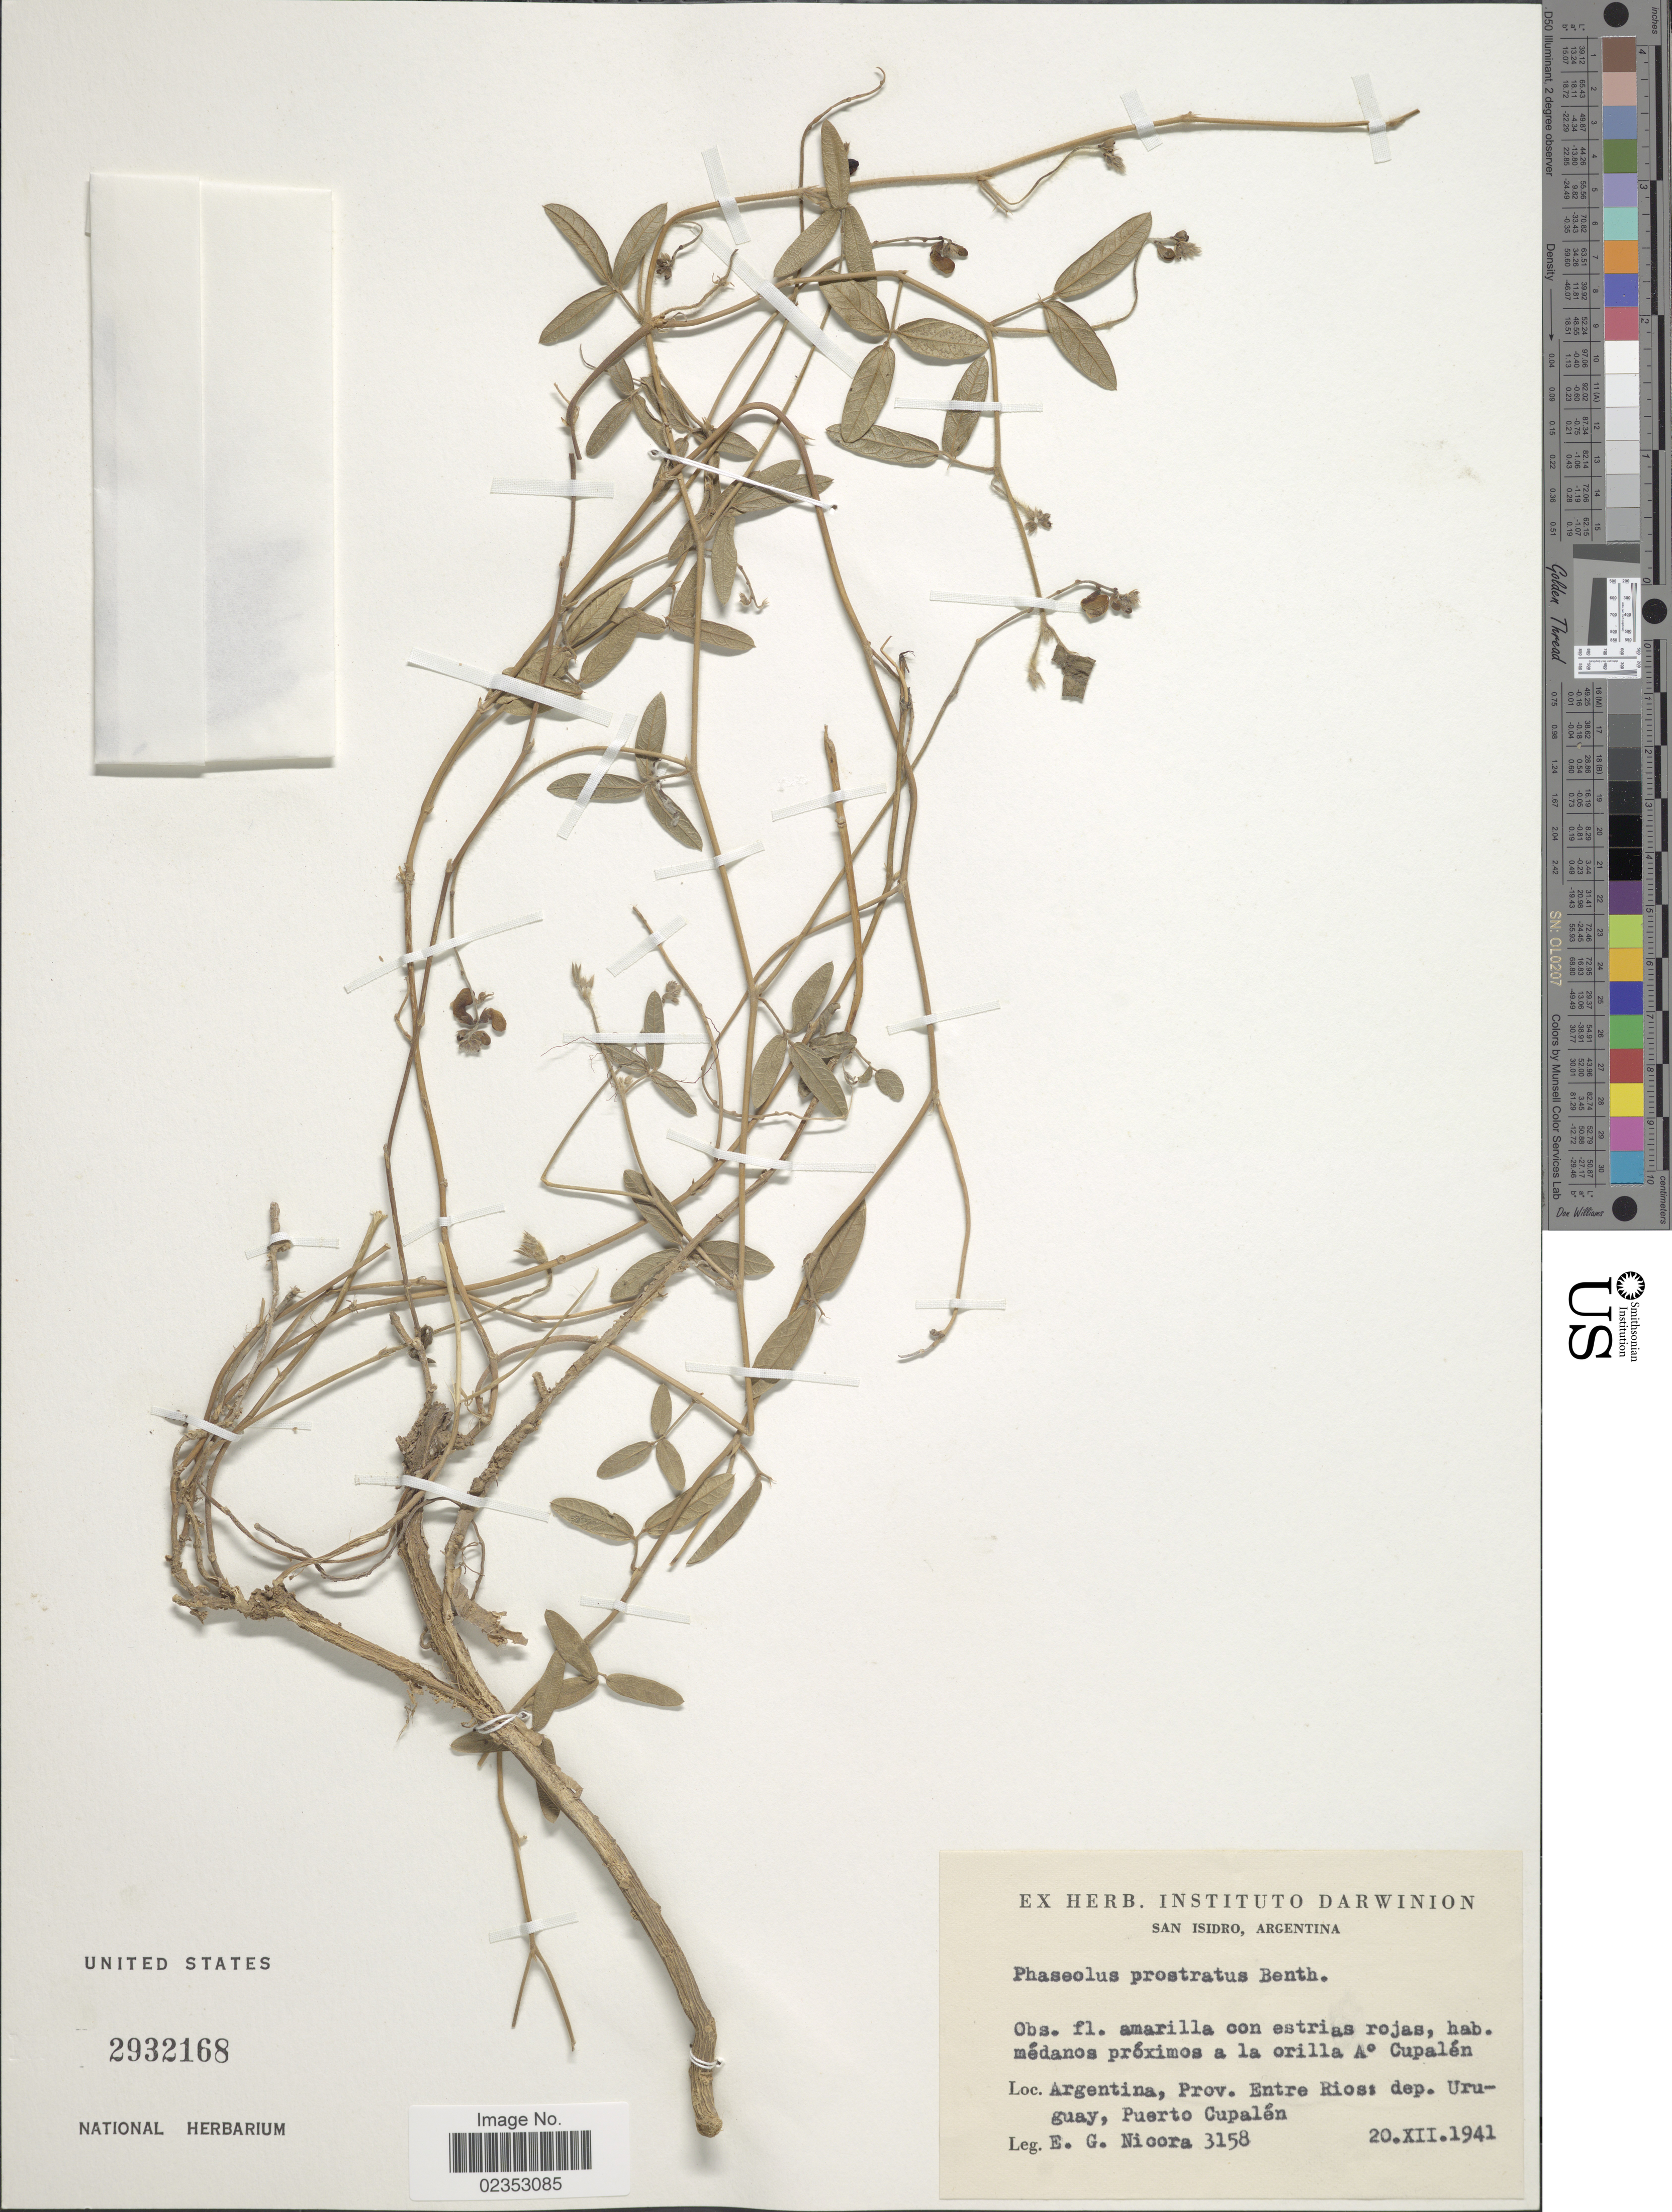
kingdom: Plantae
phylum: Tracheophyta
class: Magnoliopsida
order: Fabales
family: Fabaceae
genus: Macroptilium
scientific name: Macroptilium prostratum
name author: (Benth.) Urb.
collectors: E. G. Nicora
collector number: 3158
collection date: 1941-12-20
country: Argentina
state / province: Entre Rios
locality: Dep. Uruguay, Puerto Cupalén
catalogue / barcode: US 2932168